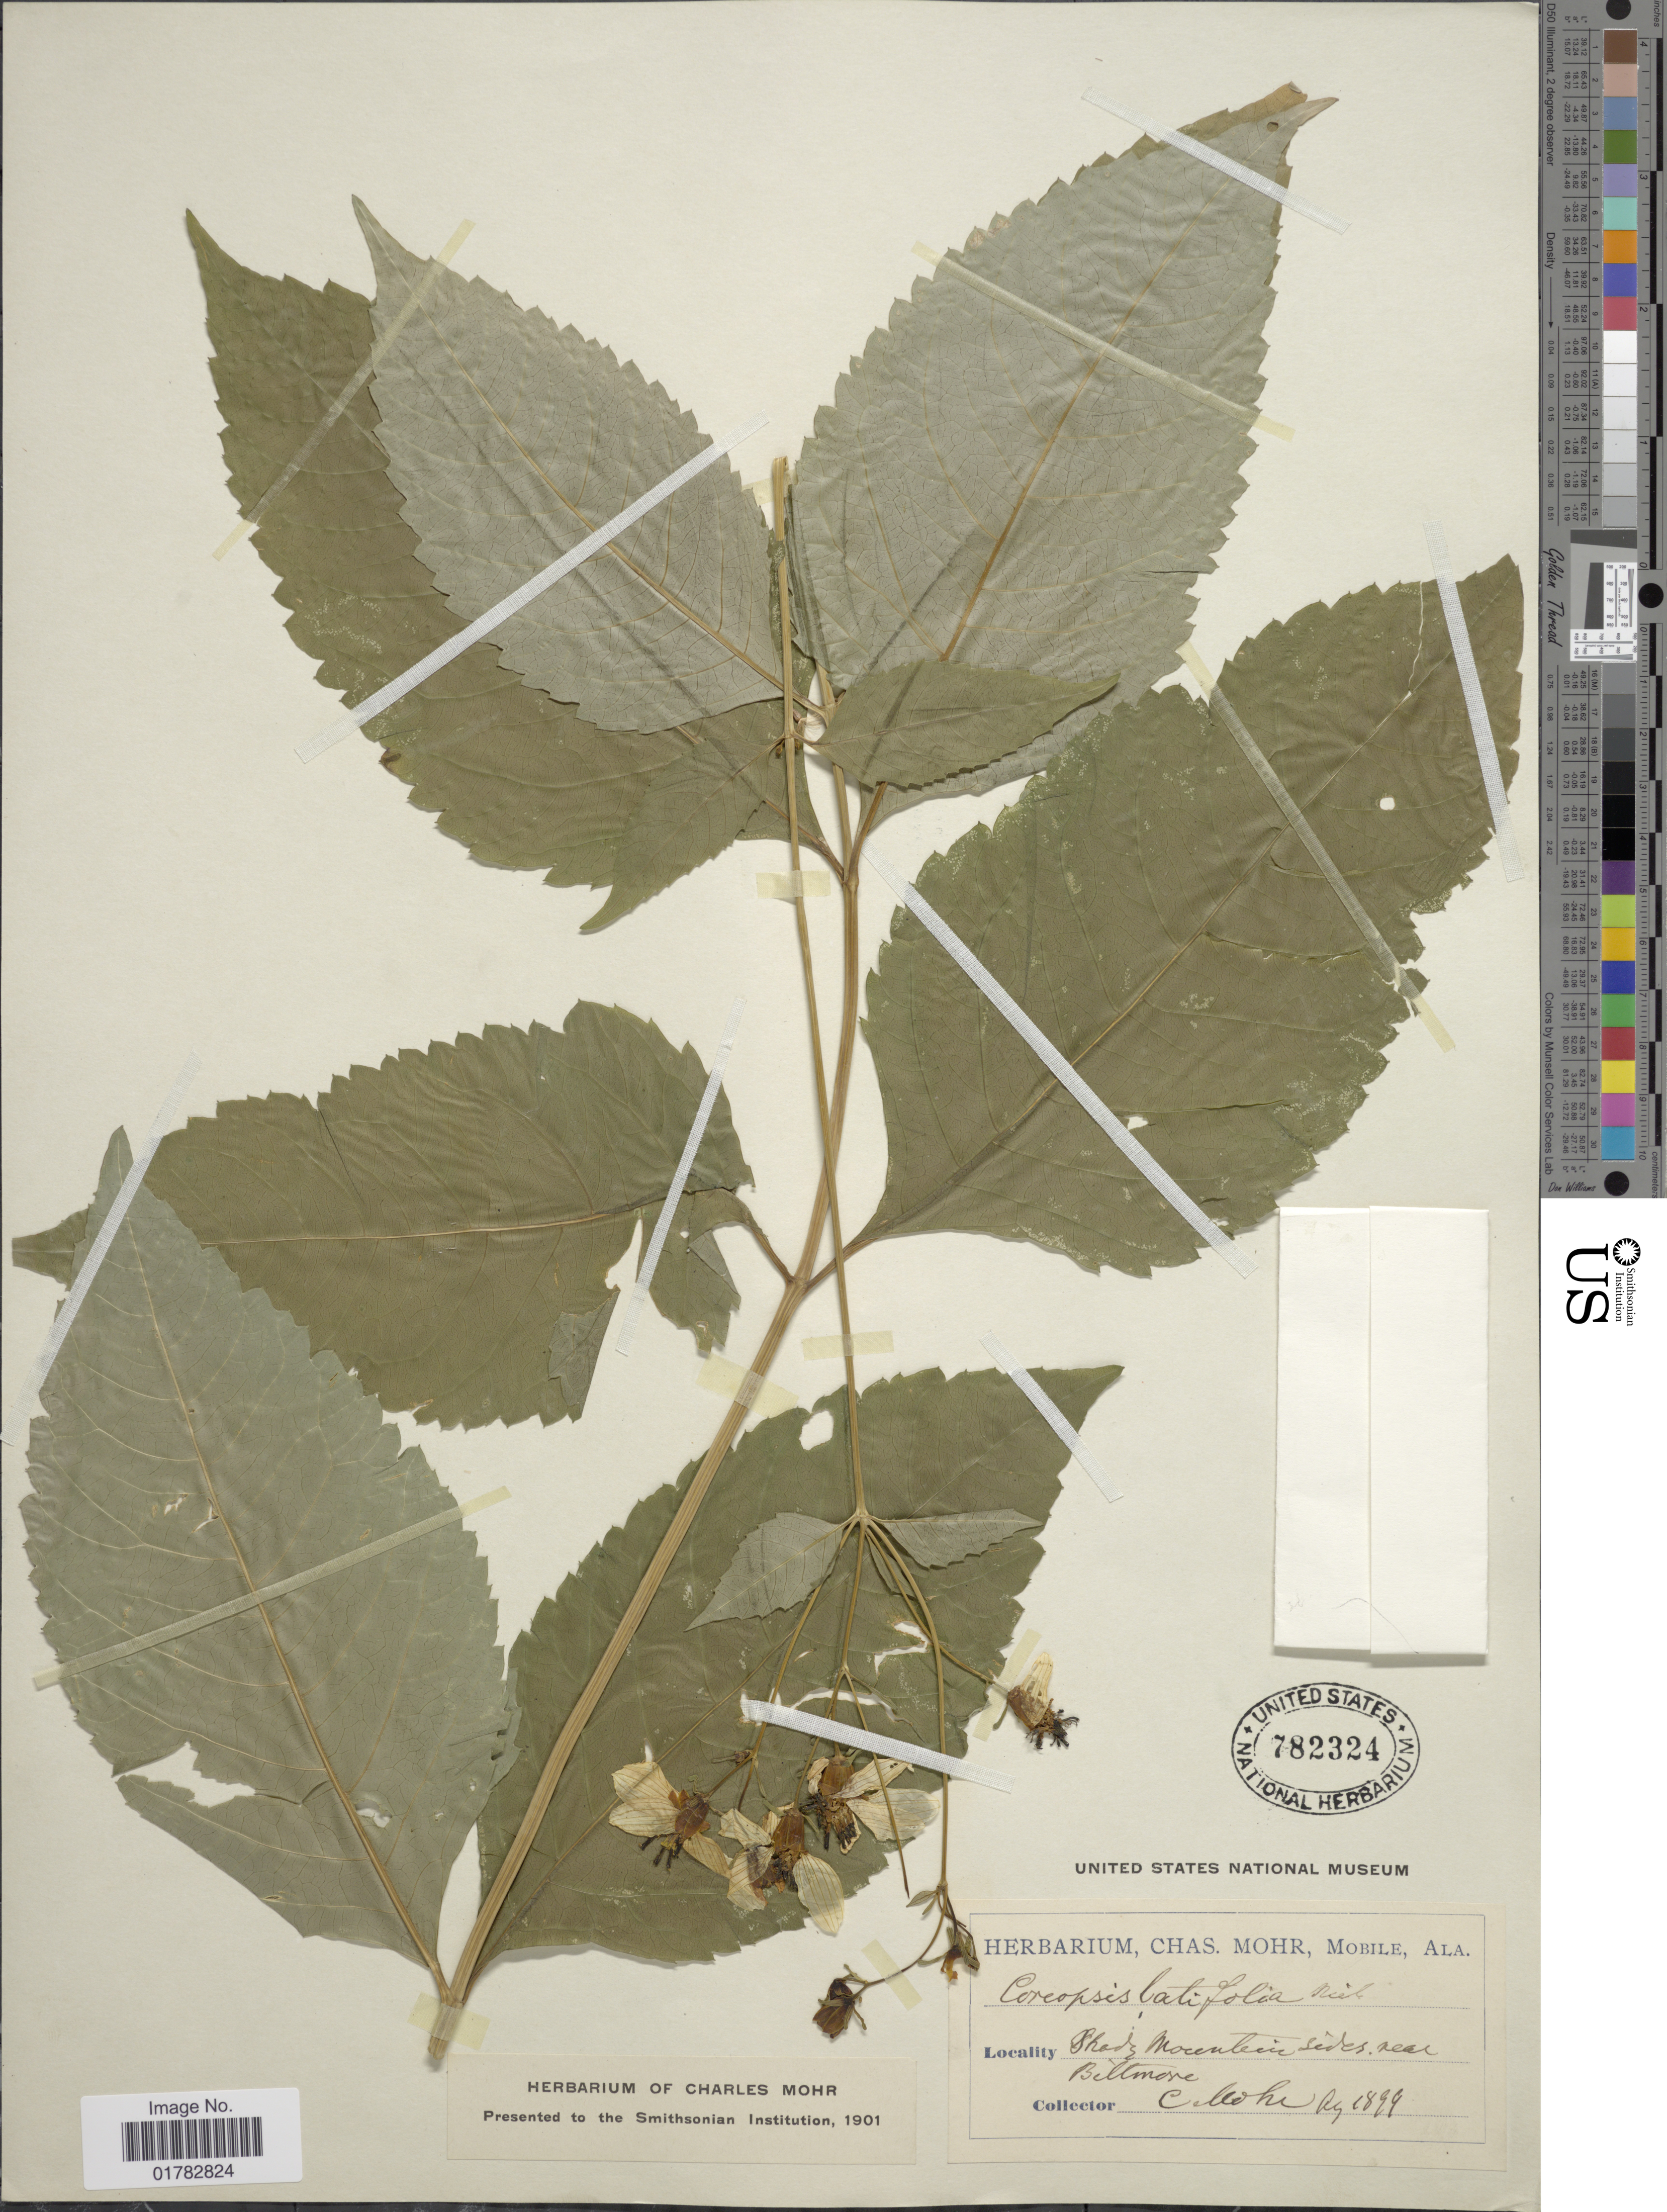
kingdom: Plantae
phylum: Tracheophyta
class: Magnoliopsida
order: Asterales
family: Asteraceae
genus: Coreopsis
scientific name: Coreopsis latifolia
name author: Michx.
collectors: C. T. Mohr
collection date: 1899-08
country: United States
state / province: North Carolina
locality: Shade Mountain sides near Biltmore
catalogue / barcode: US 782324